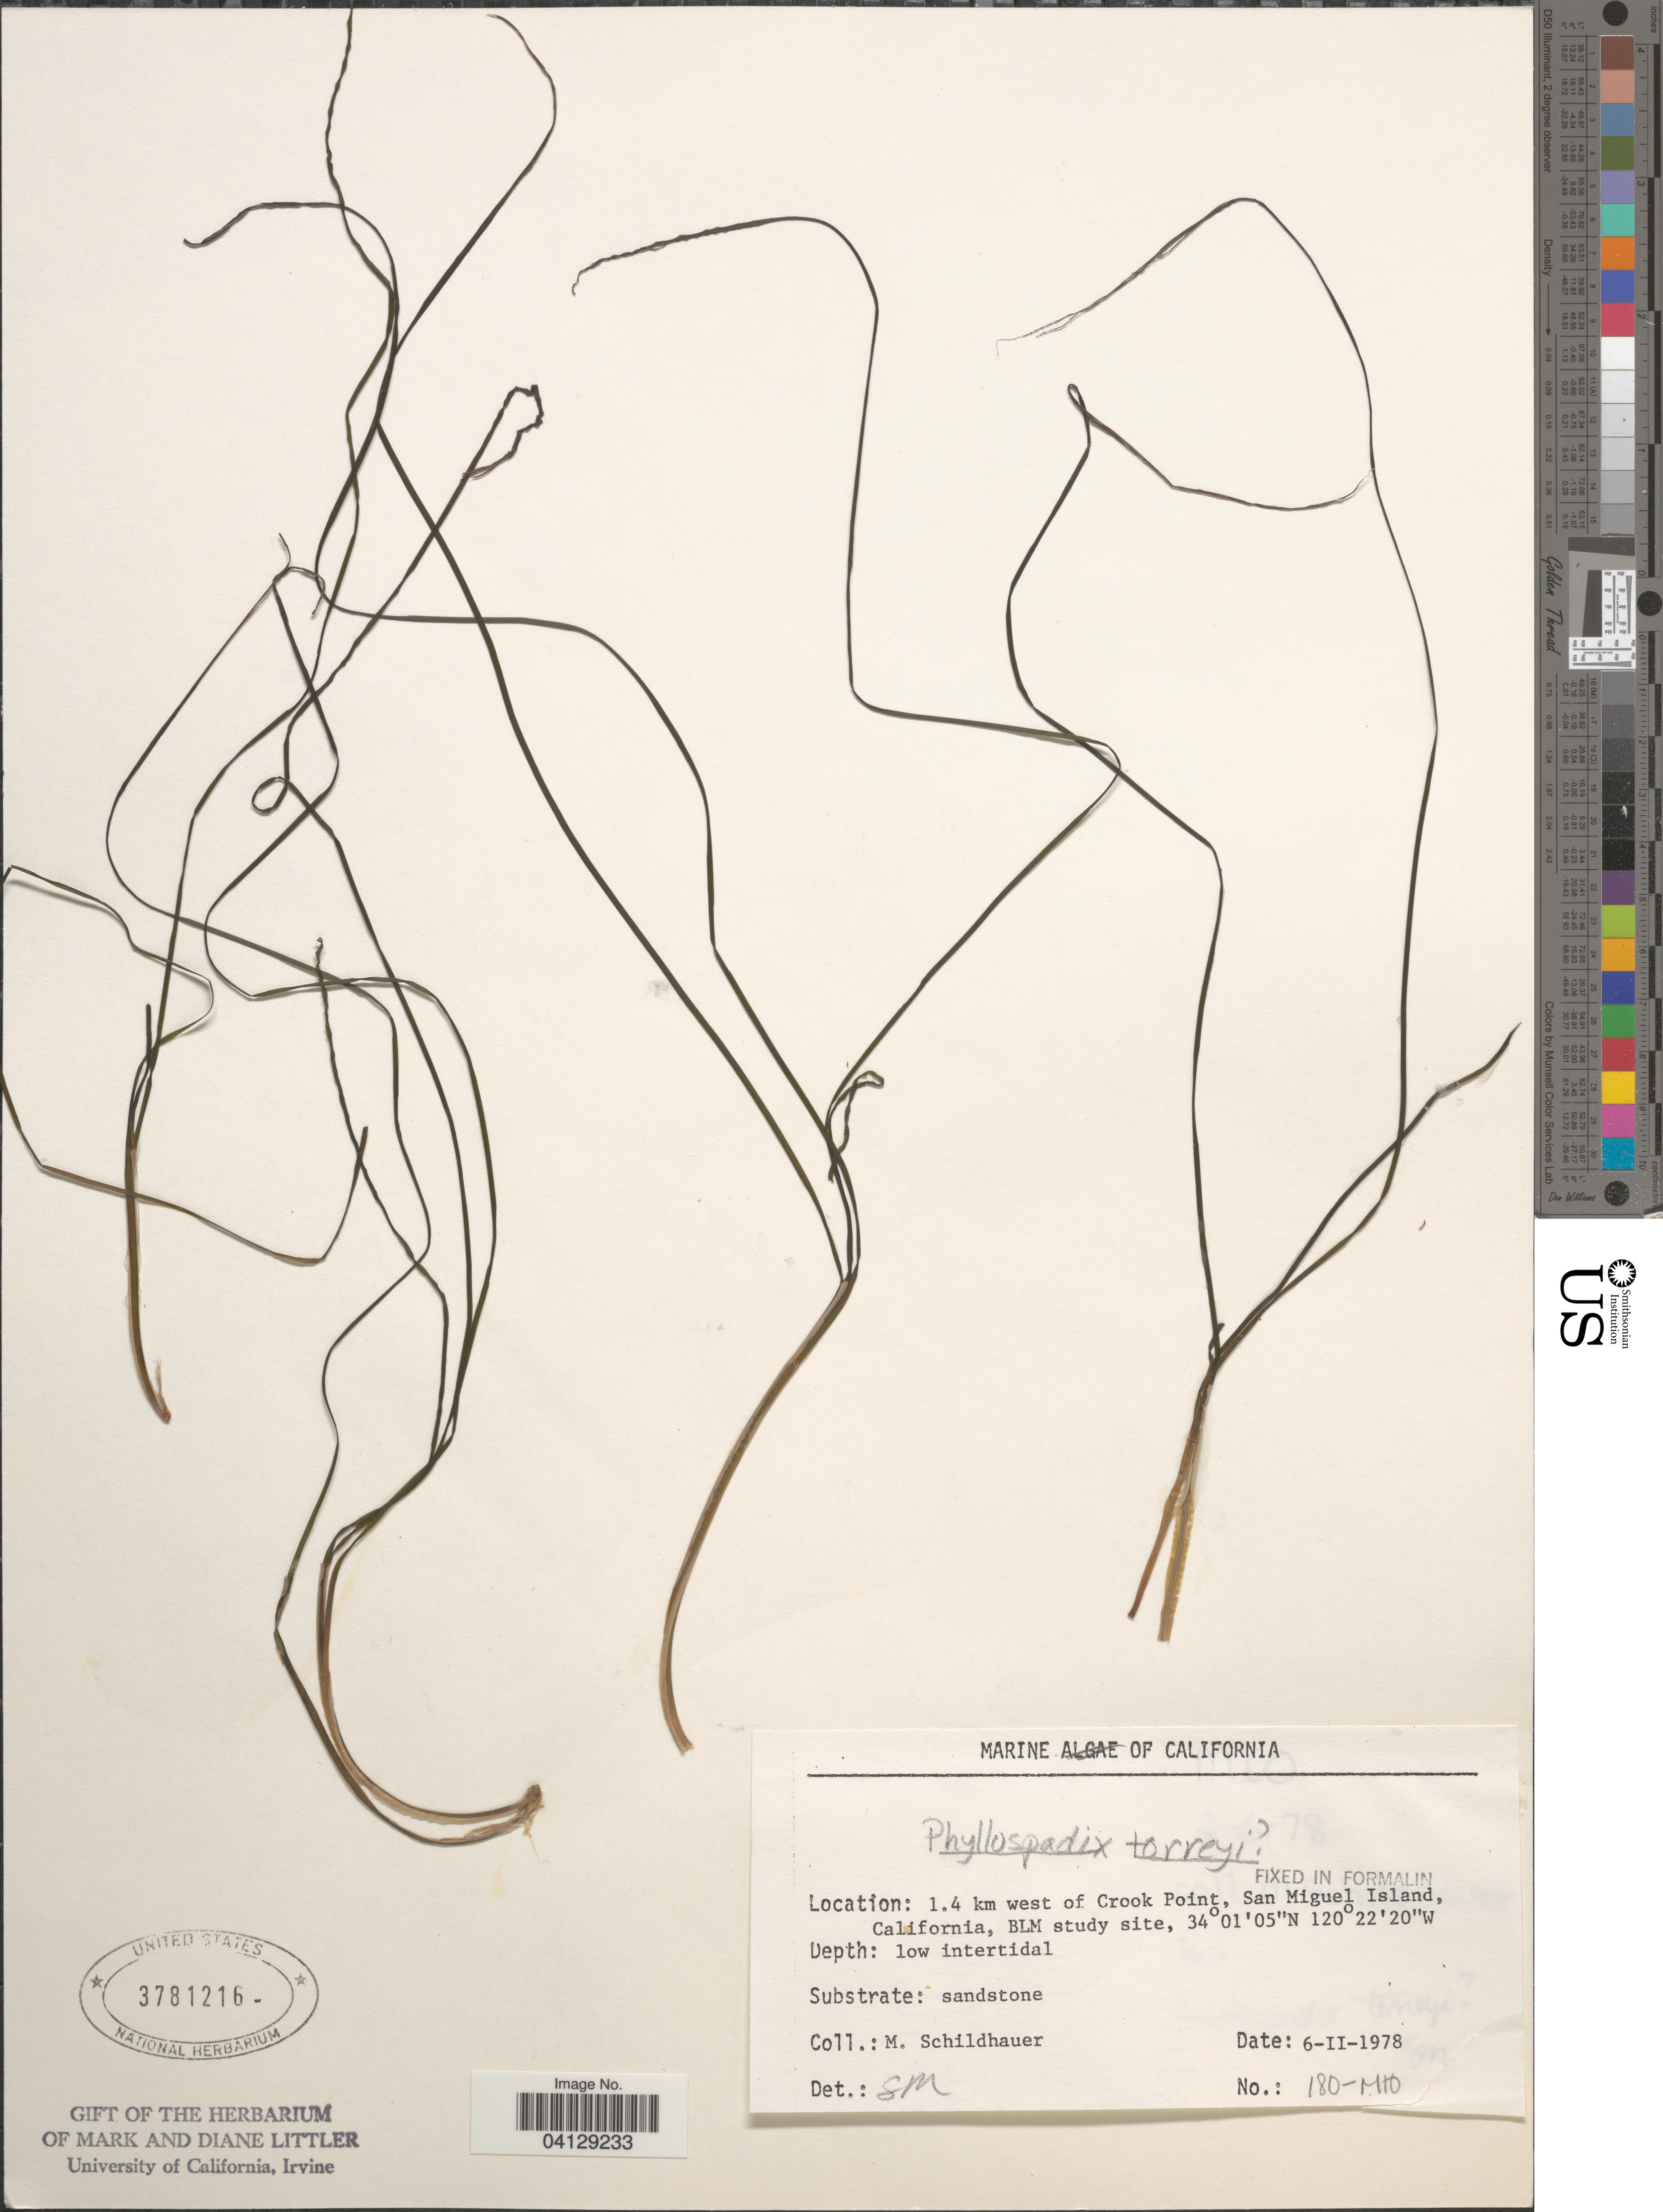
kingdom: Plantae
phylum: Tracheophyta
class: Liliopsida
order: Alismatales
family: Zosteraceae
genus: Phyllospadix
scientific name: Phyllospadix torreyi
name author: S. Watson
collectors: M. Schildhauer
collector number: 180-MIO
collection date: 1978-02-06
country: United States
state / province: California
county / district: Santa Barbara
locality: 1.4 km west of Crook Point, San Miguel Island, BLM study site.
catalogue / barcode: US 3781216